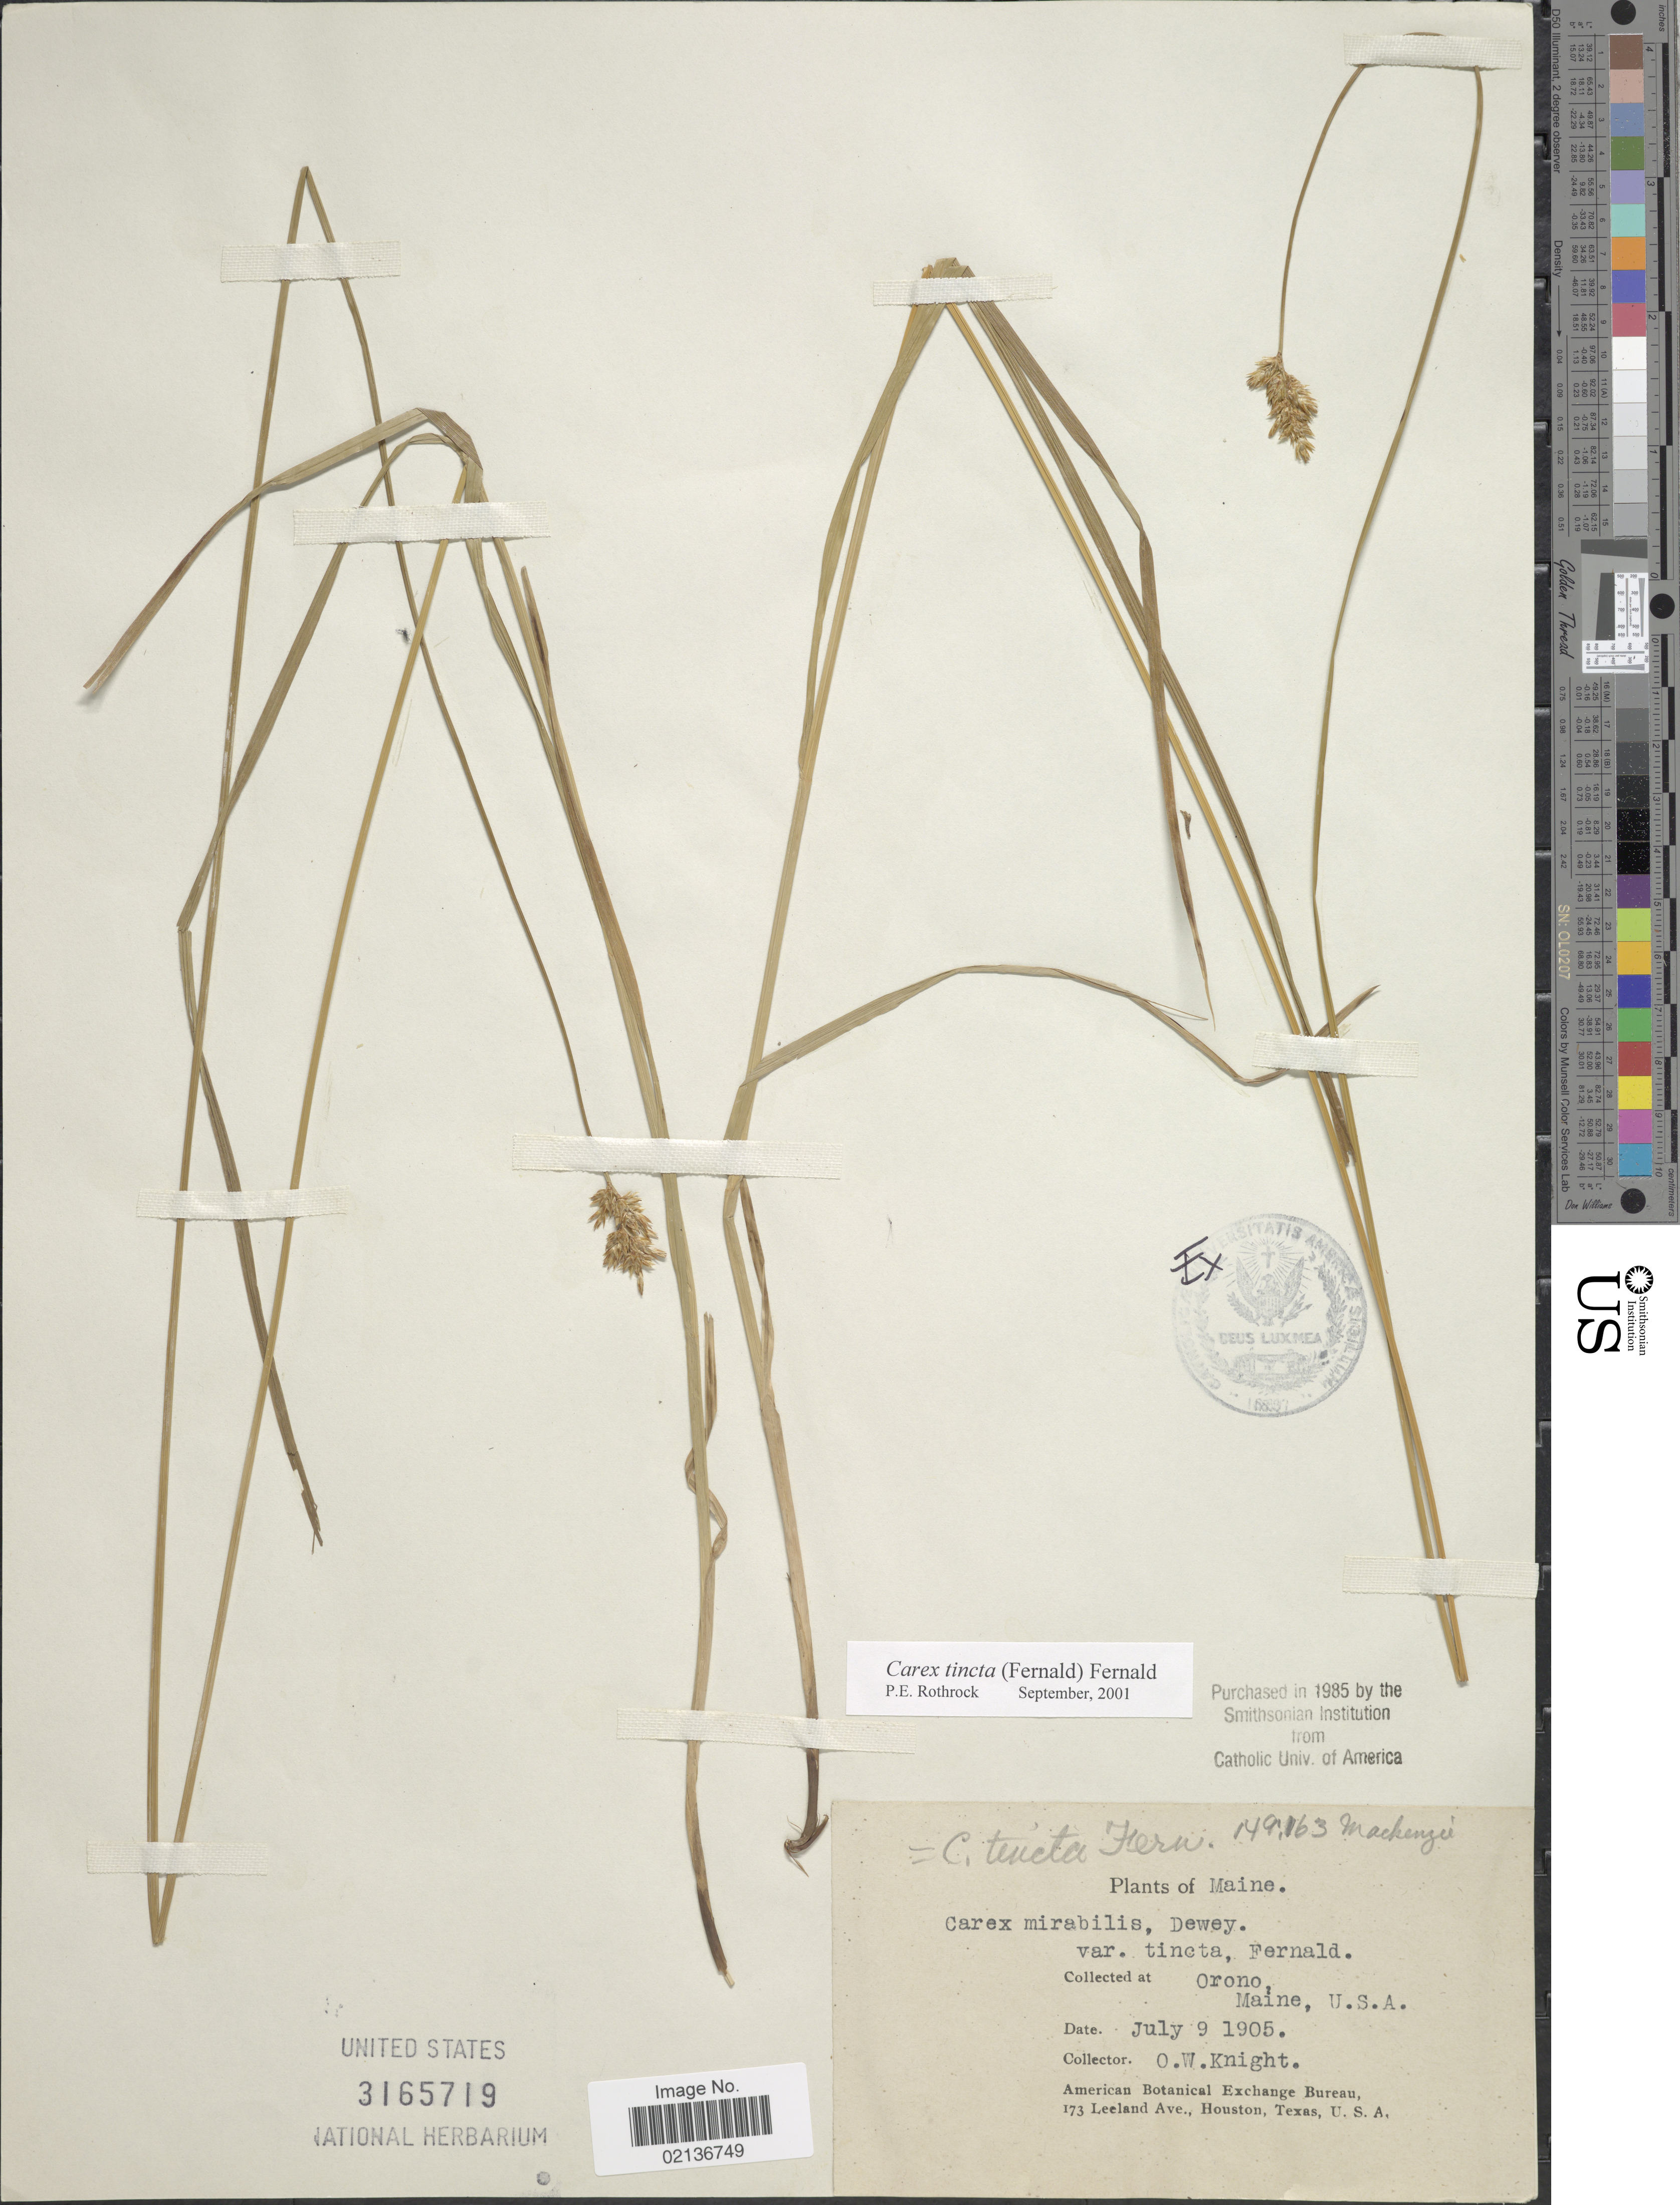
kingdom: Plantae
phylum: Tracheophyta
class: Liliopsida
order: Poales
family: Cyperaceae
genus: Carex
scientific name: Carex tincta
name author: (Fernald) Fernald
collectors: O. Knight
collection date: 1905-07-09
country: United States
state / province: Maine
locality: Orono, Maine, U.S.A.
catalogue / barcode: US 3165719